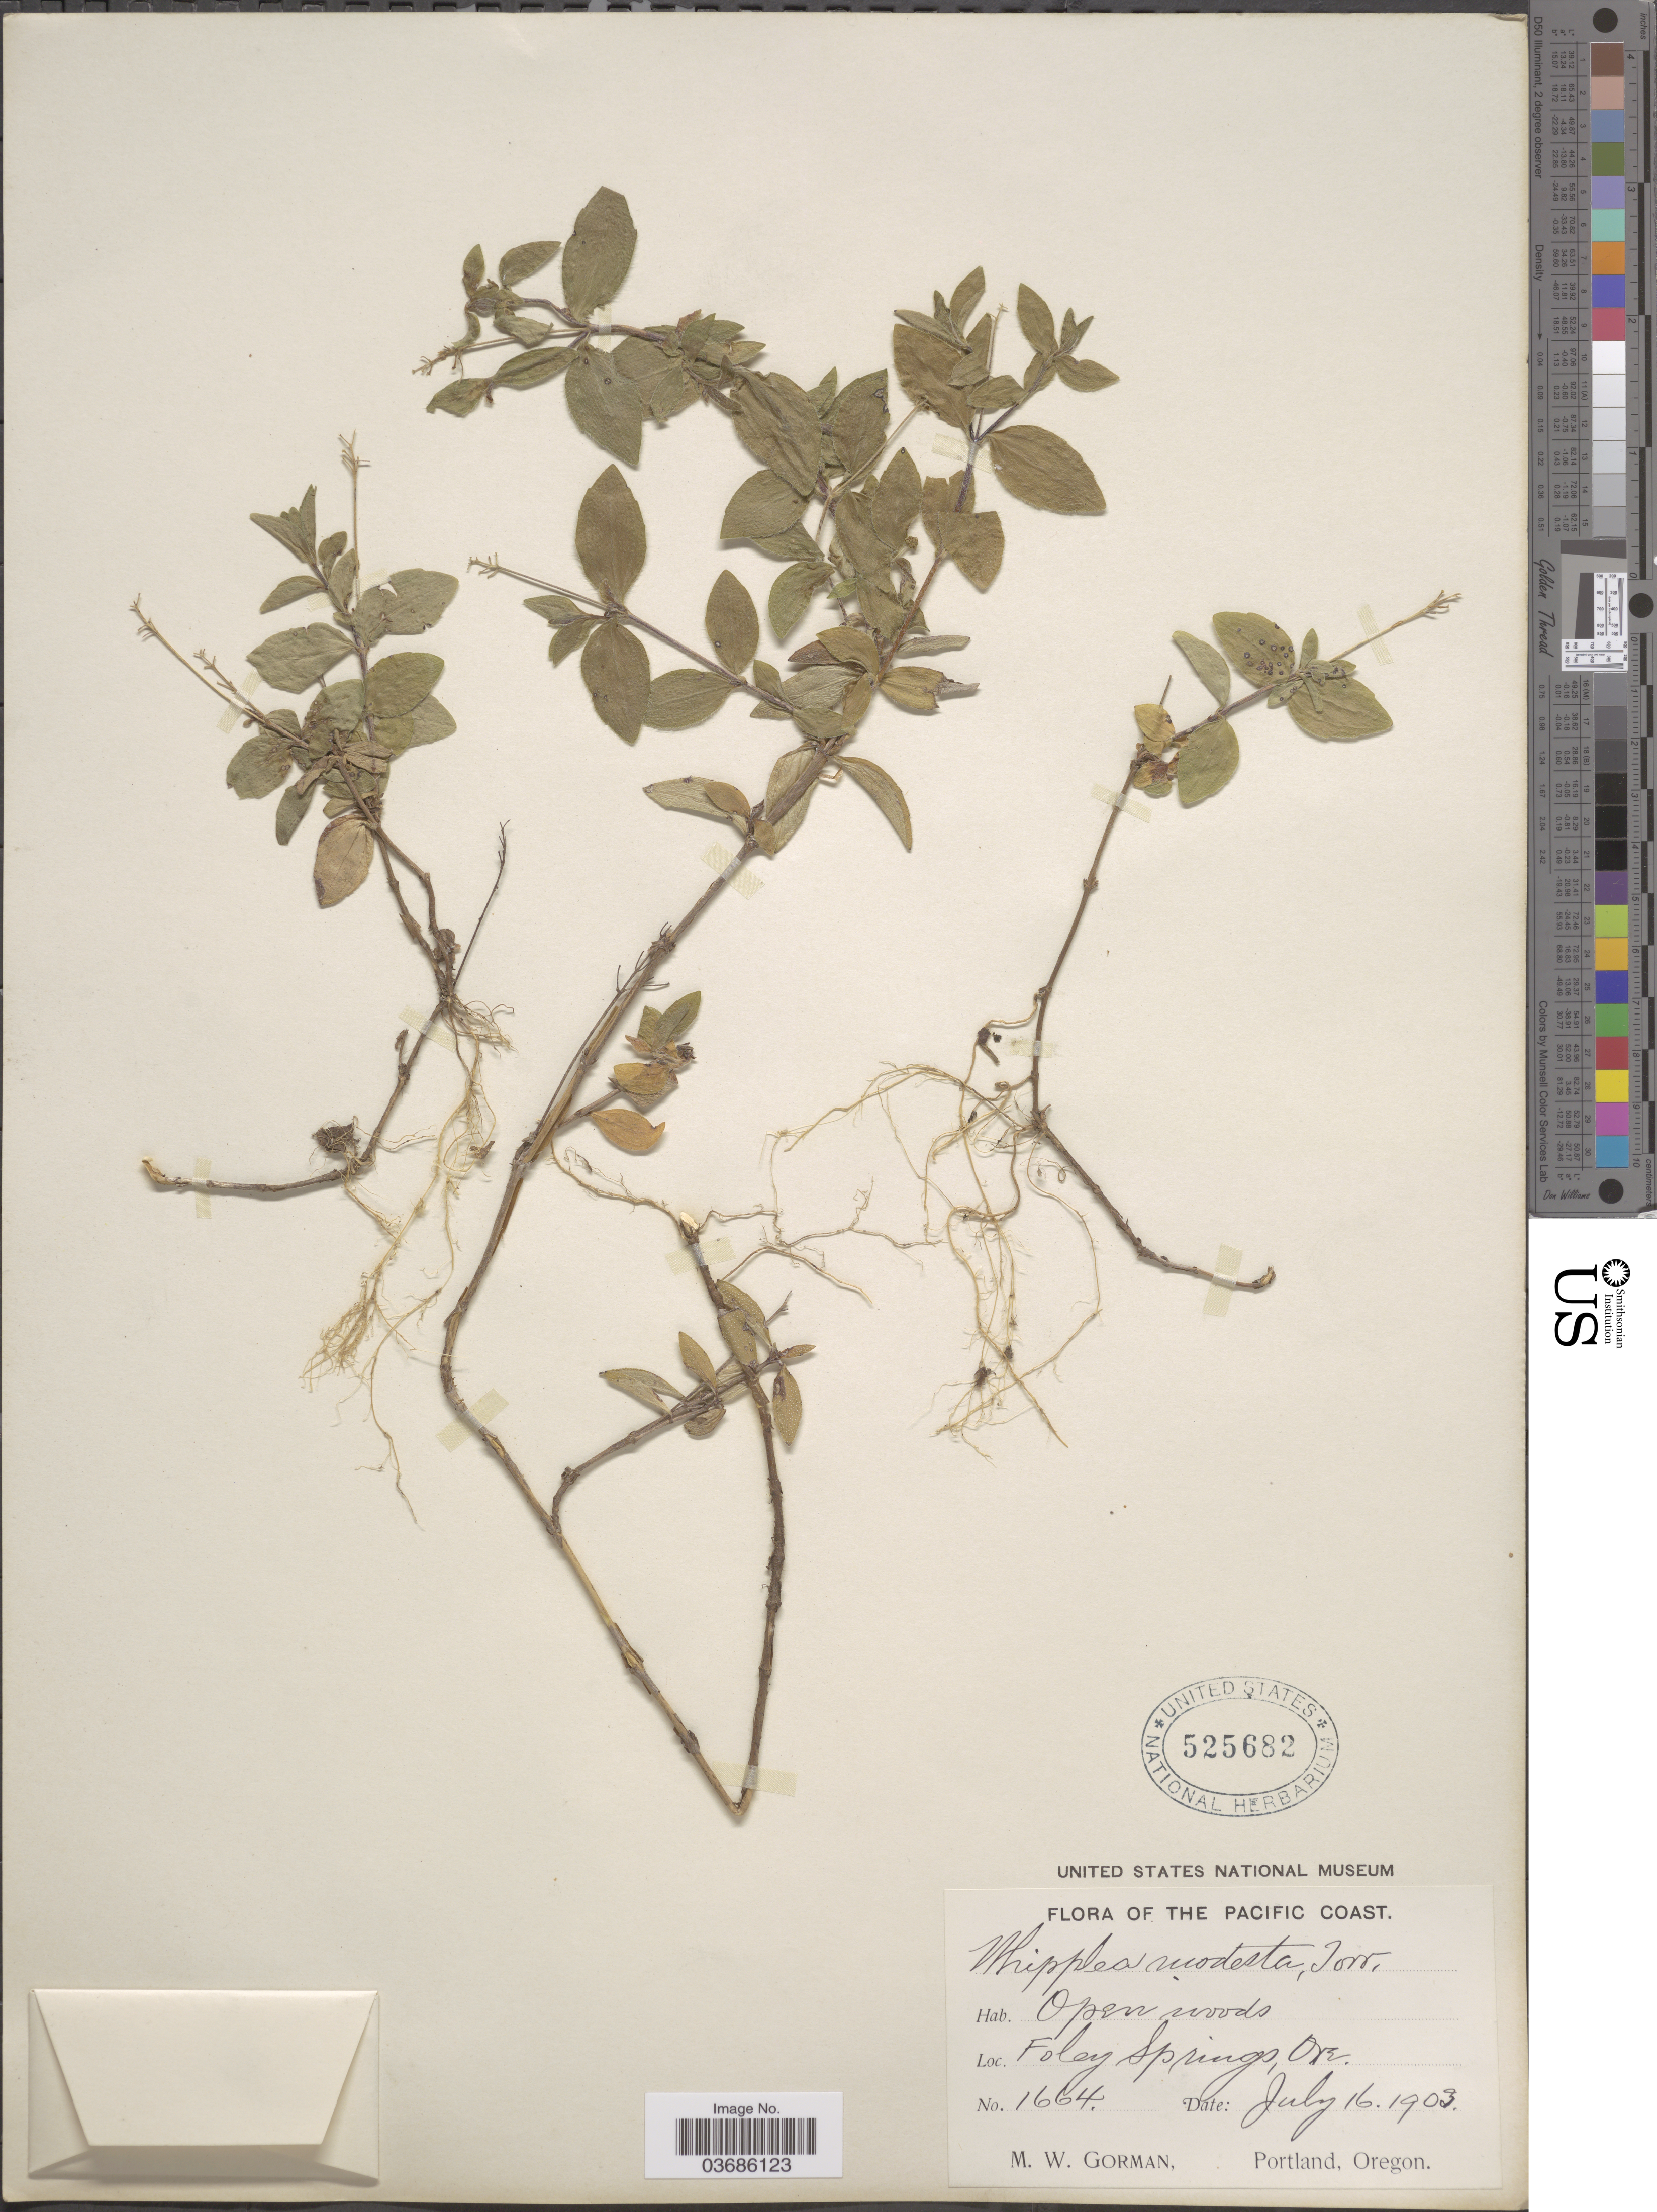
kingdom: Plantae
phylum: Tracheophyta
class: Magnoliopsida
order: Cornales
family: Hydrangeaceae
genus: Whipplea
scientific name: Whipplea modesta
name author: Torr.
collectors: M. W. Gorman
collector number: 1664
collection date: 1903-07-16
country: United States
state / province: Oregon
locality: The Pacific Coast. Foley Springs.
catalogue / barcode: US 525682